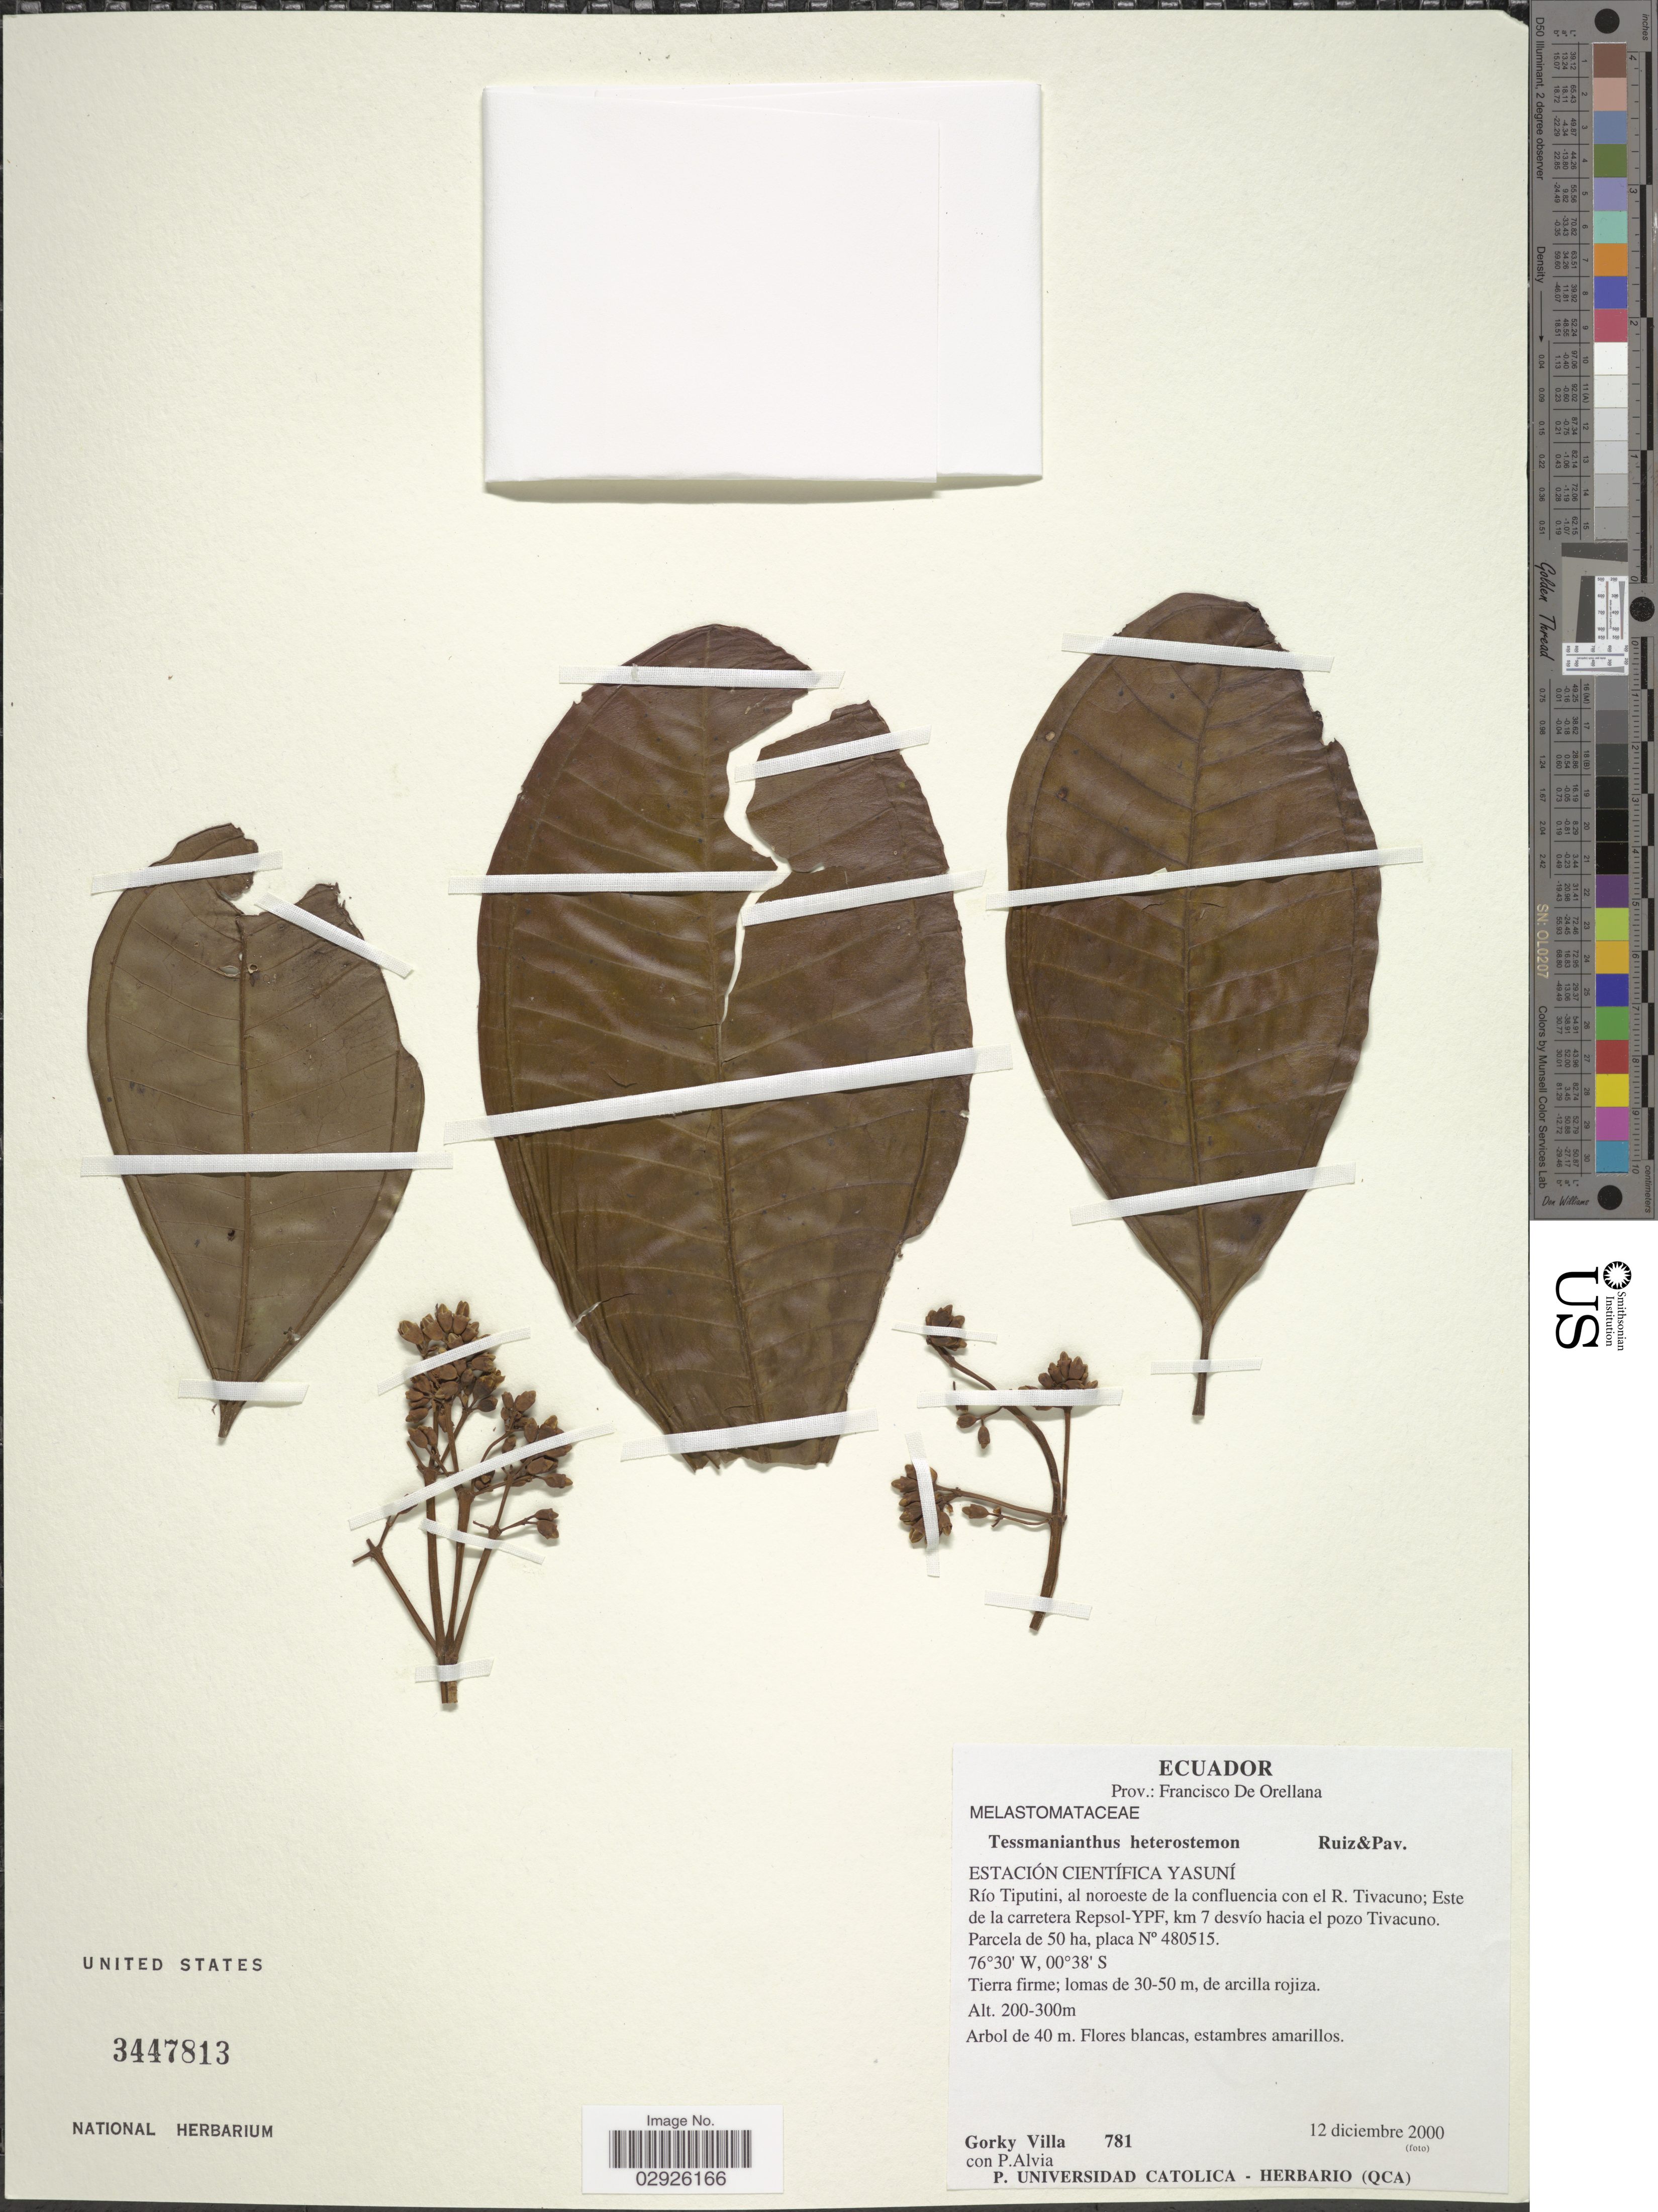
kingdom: Plantae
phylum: Tracheophyta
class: Magnoliopsida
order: Myrtales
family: Melastomataceae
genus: Tessmannianthus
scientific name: Tessmannianthus heterostemon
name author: Markgr.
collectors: G. Villa & P. Alvia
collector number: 781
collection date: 2000-12-12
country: Ecuador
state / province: Orellana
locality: Prov.: Francisco De Orellana. Estación Científica Yasuní. Río Tiputini, al noroeste de la confluencia con el R. Tivacuno; Este de la carretera Repsol-YPF, km 7 desvío hacia el pozo Tivacuno.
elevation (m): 200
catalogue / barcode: US 3447813